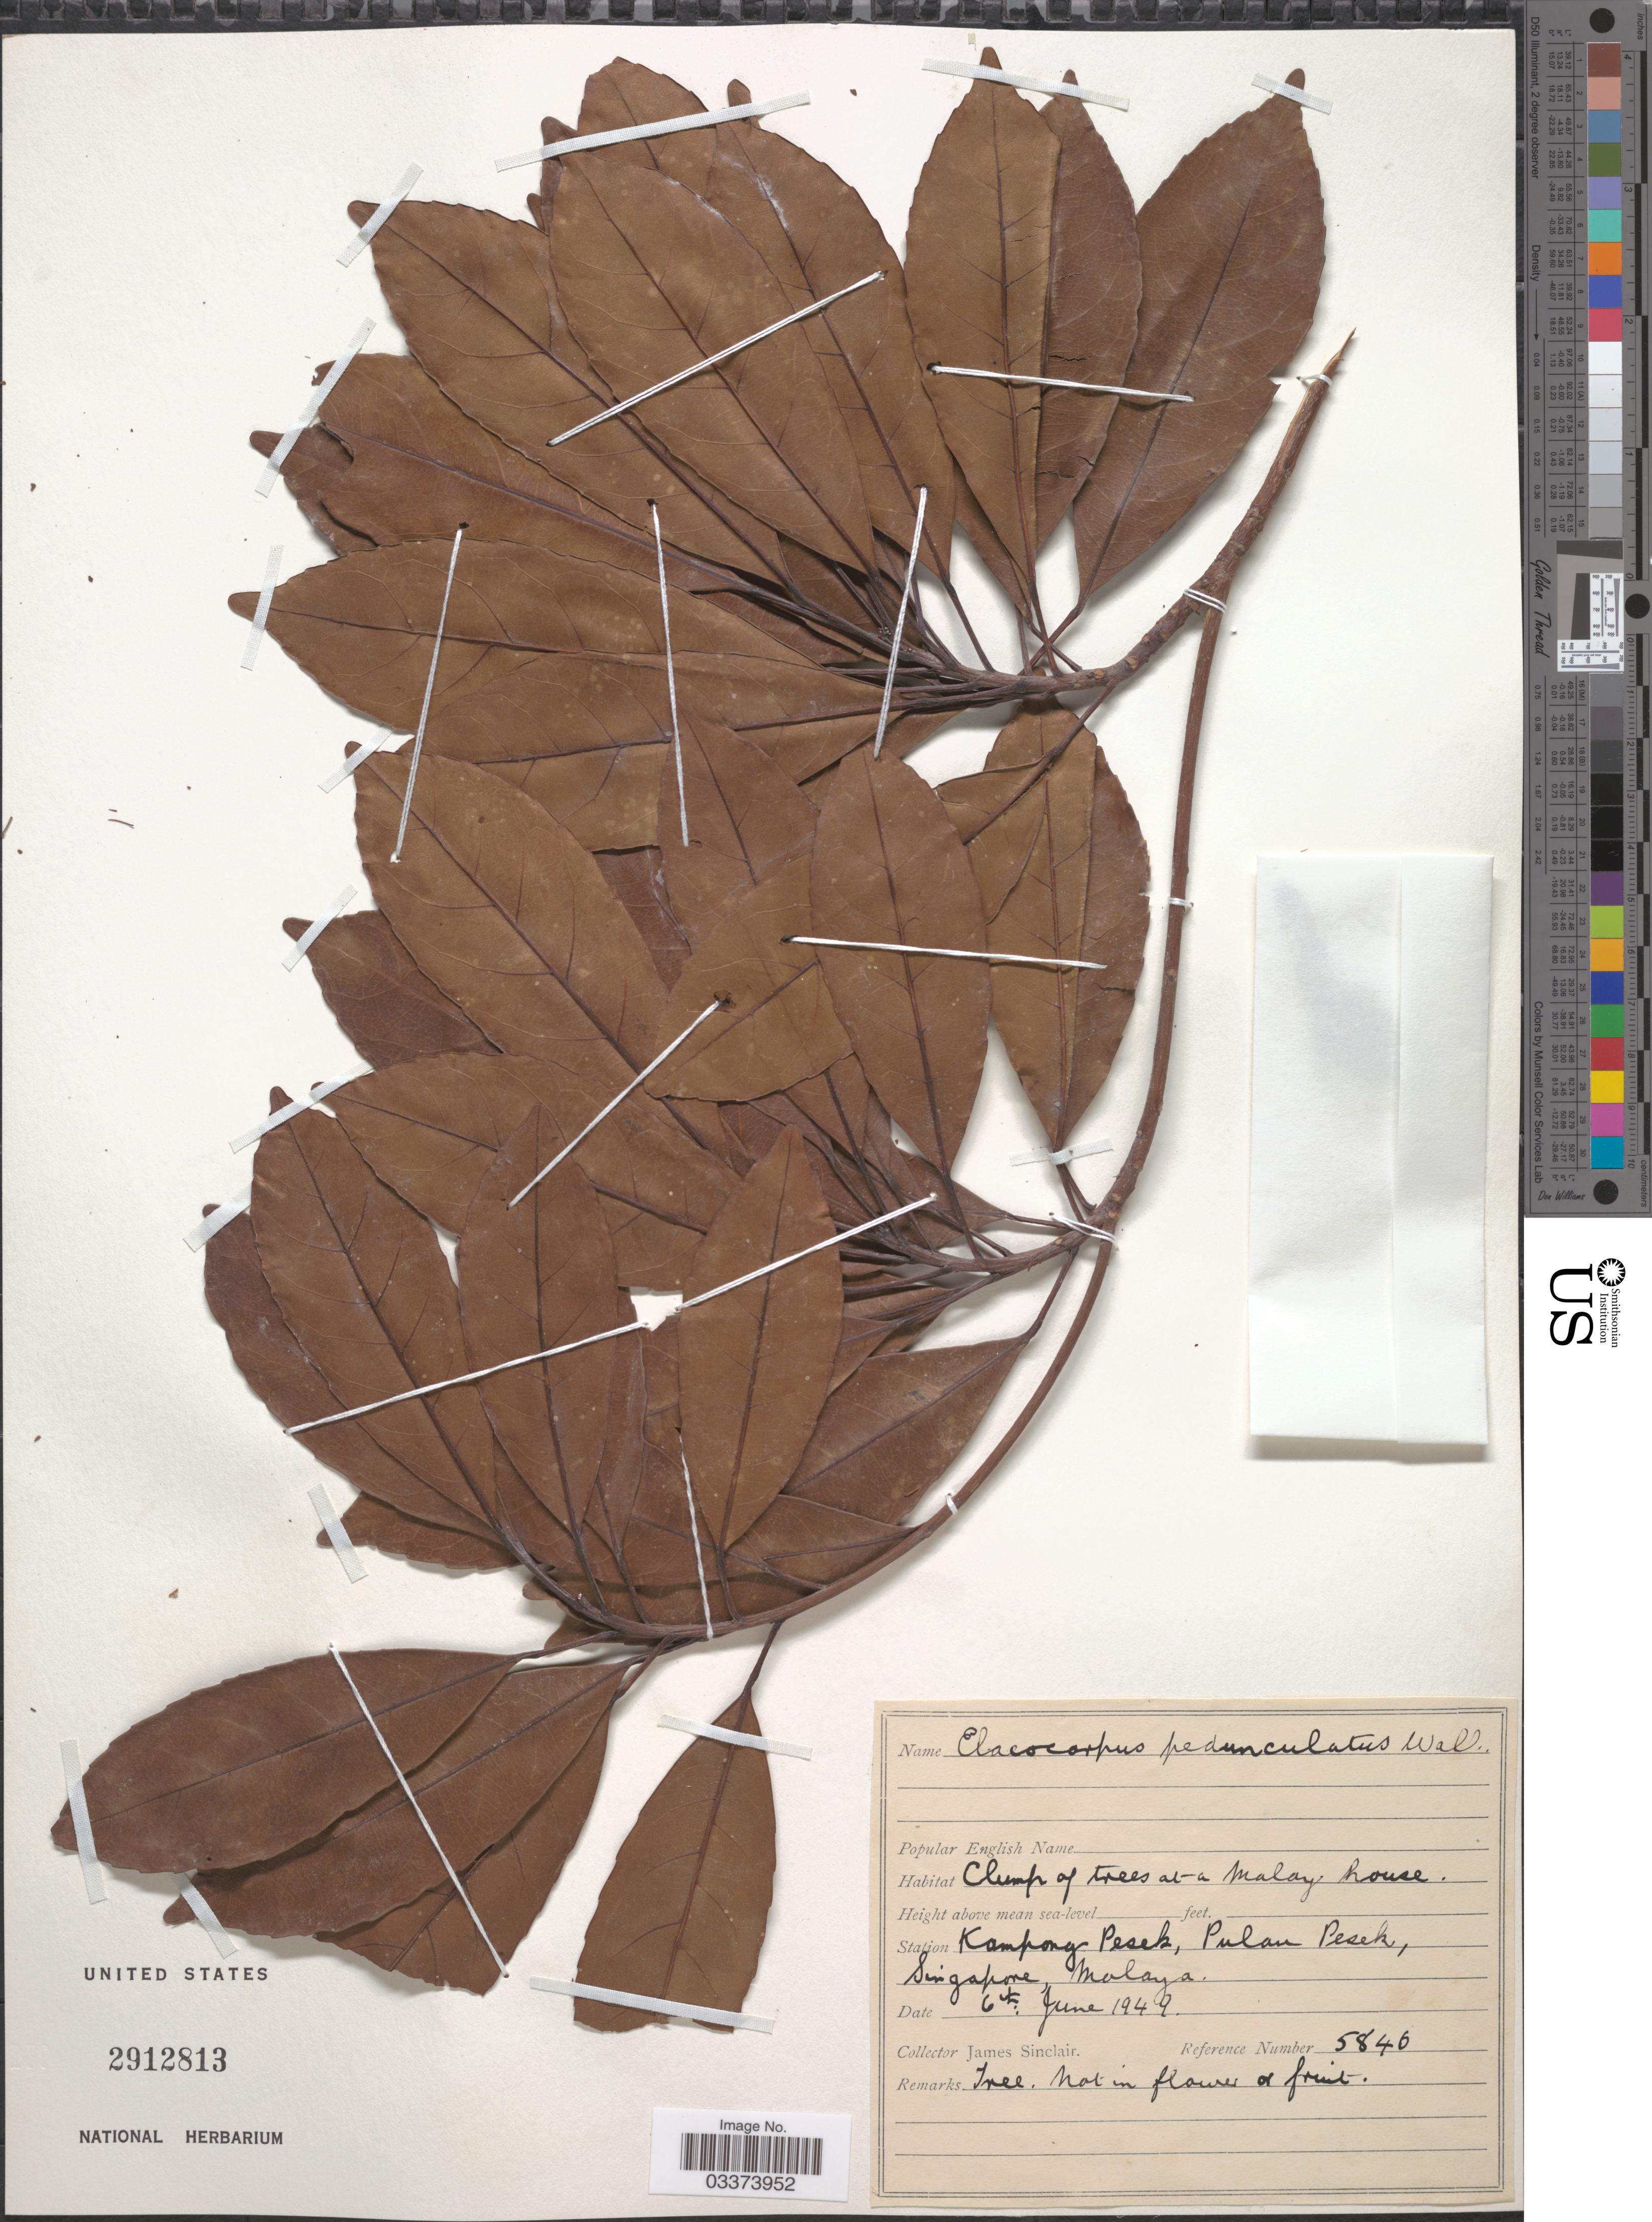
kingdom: Plantae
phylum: Tracheophyta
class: Magnoliopsida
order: Oxalidales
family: Elaeocarpaceae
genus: Elaeocarpus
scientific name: Elaeocarpus pedunculatus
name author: Wall.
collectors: J. Sinclair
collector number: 5846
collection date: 1949-06-06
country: Singapore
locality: Station Kampong Pesek, Pulau Pesek, Malaya.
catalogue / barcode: US 2912813